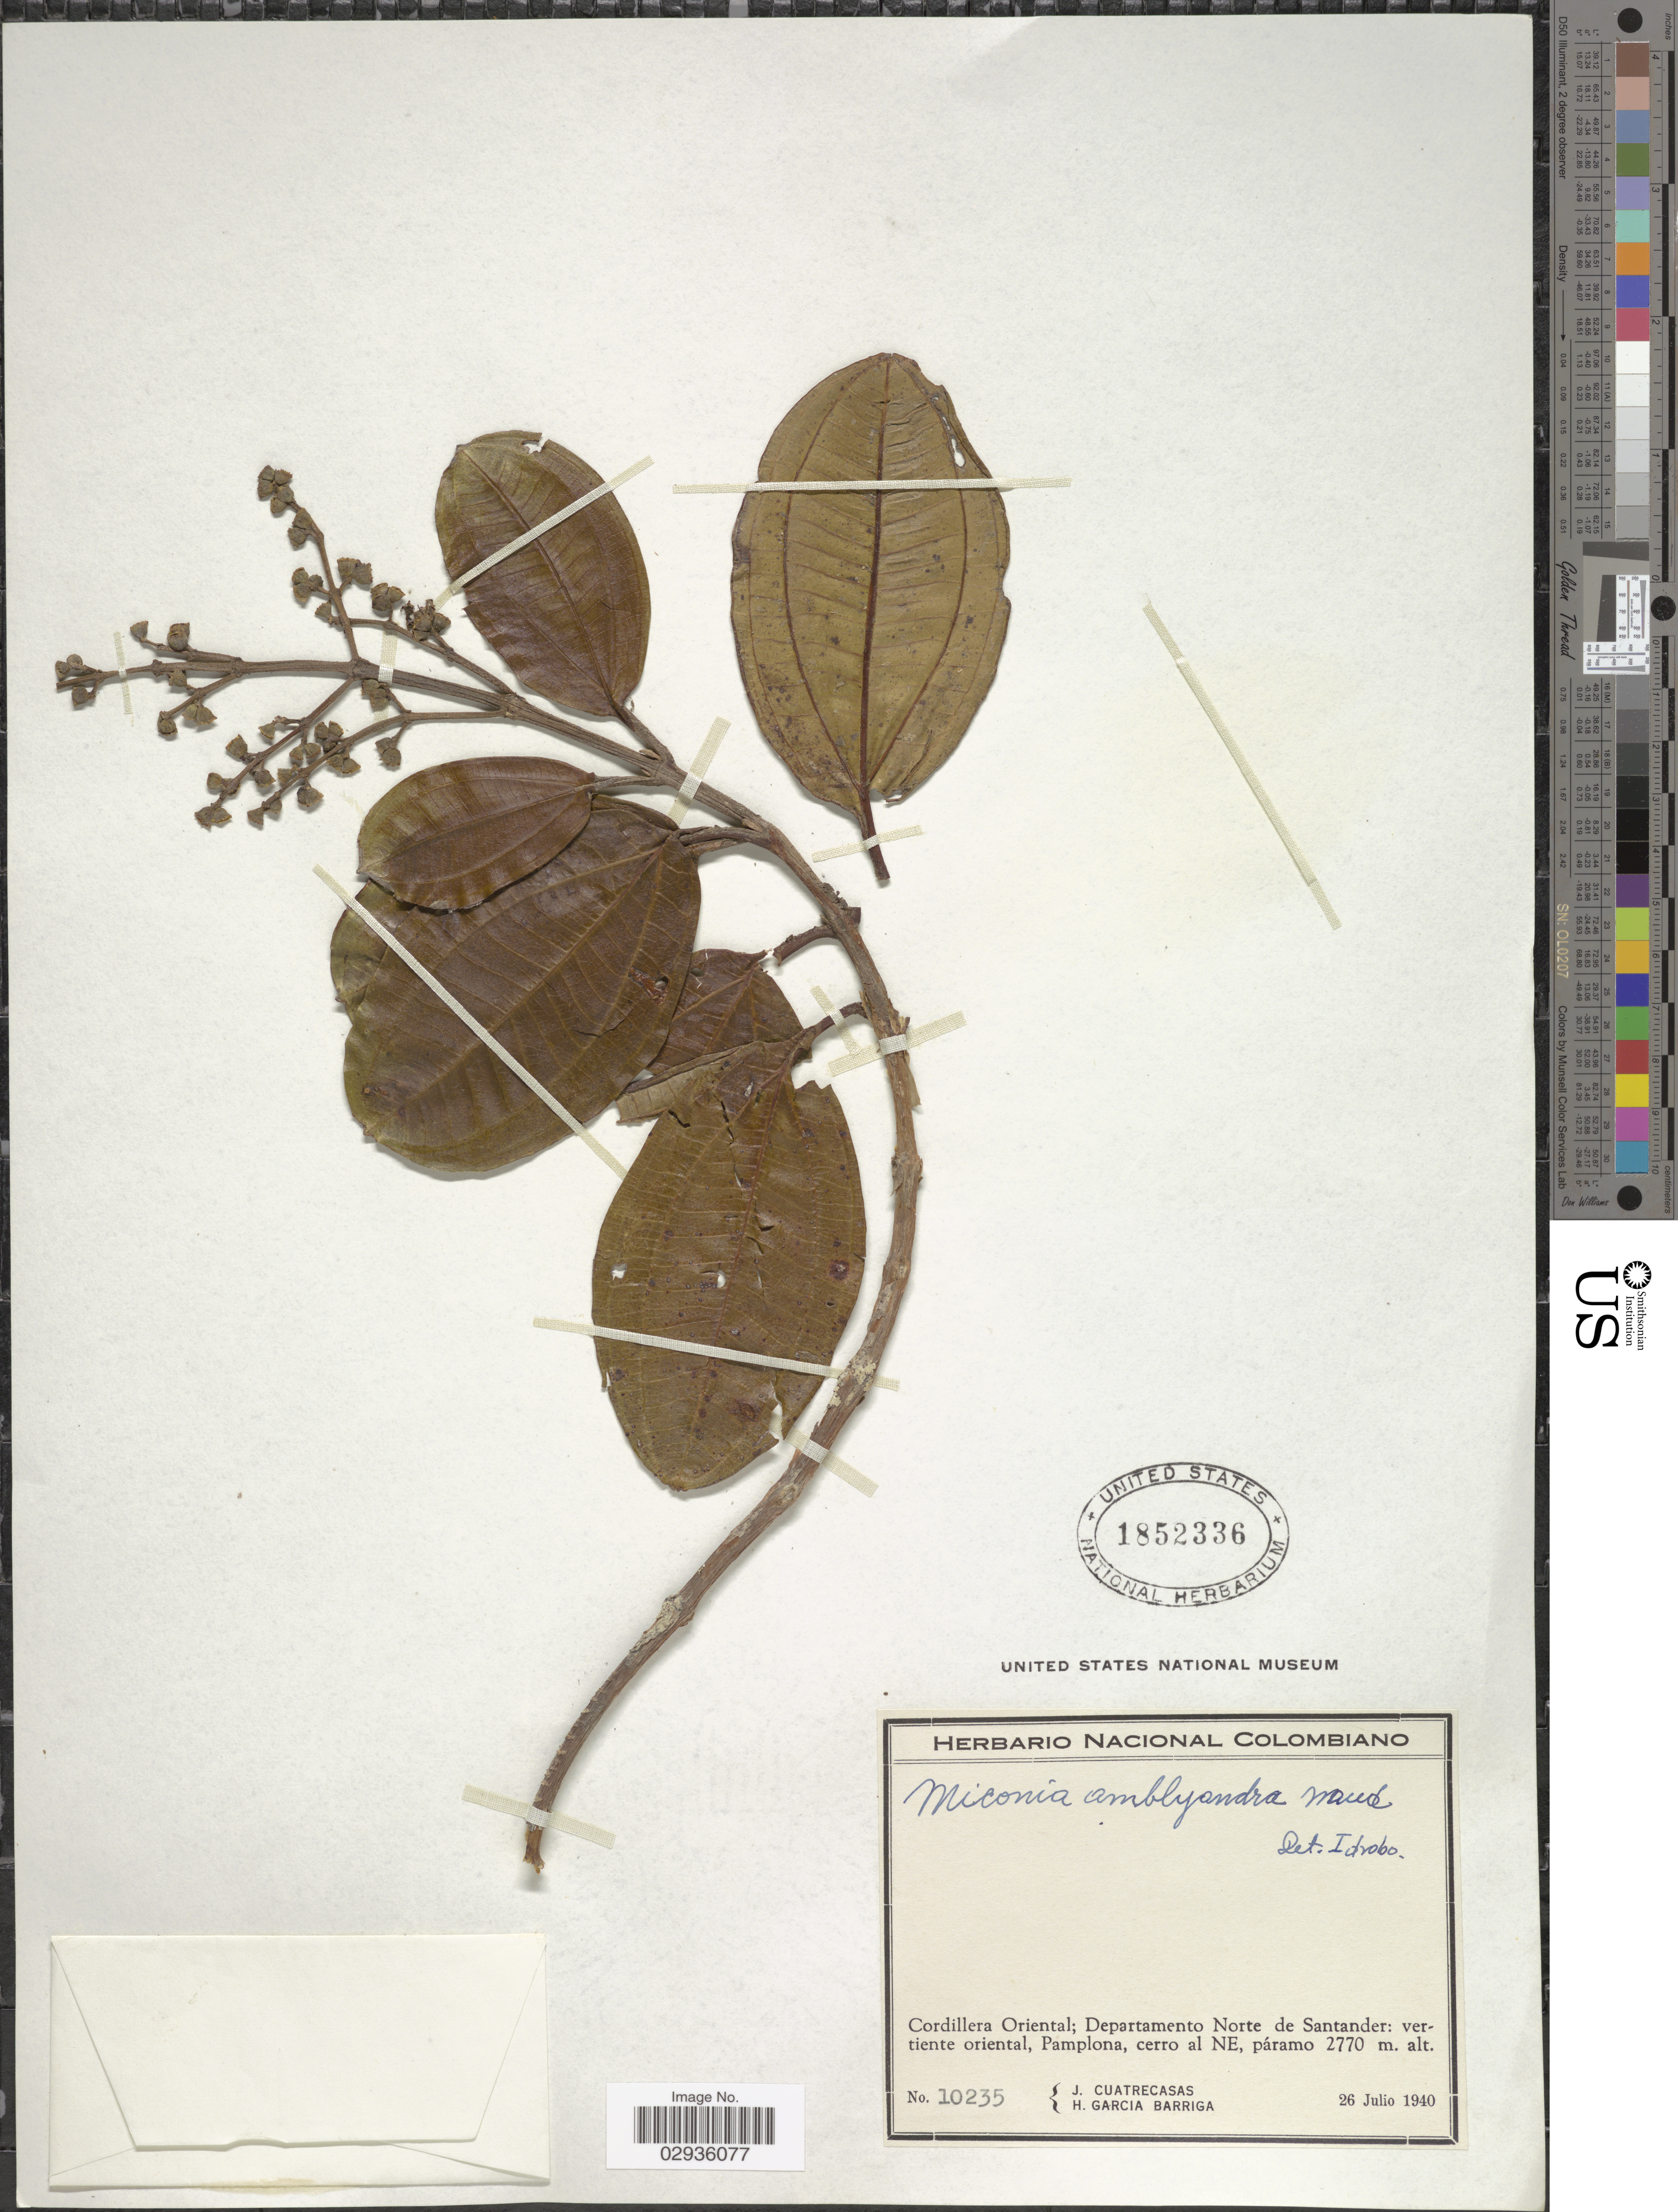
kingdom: Plantae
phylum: Tracheophyta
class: Magnoliopsida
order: Myrtales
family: Melastomataceae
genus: Miconia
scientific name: Miconia amblyandra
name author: Naudin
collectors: J. Cuatrecasas & H. García Barriga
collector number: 10235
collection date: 1940-07-26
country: Colombia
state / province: Norte de Santander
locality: Cordillera Oriental; Departamento Norte de Santander: vertiente oriental, Pamplona, cerro al NE.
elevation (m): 2770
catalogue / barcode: US 1852336